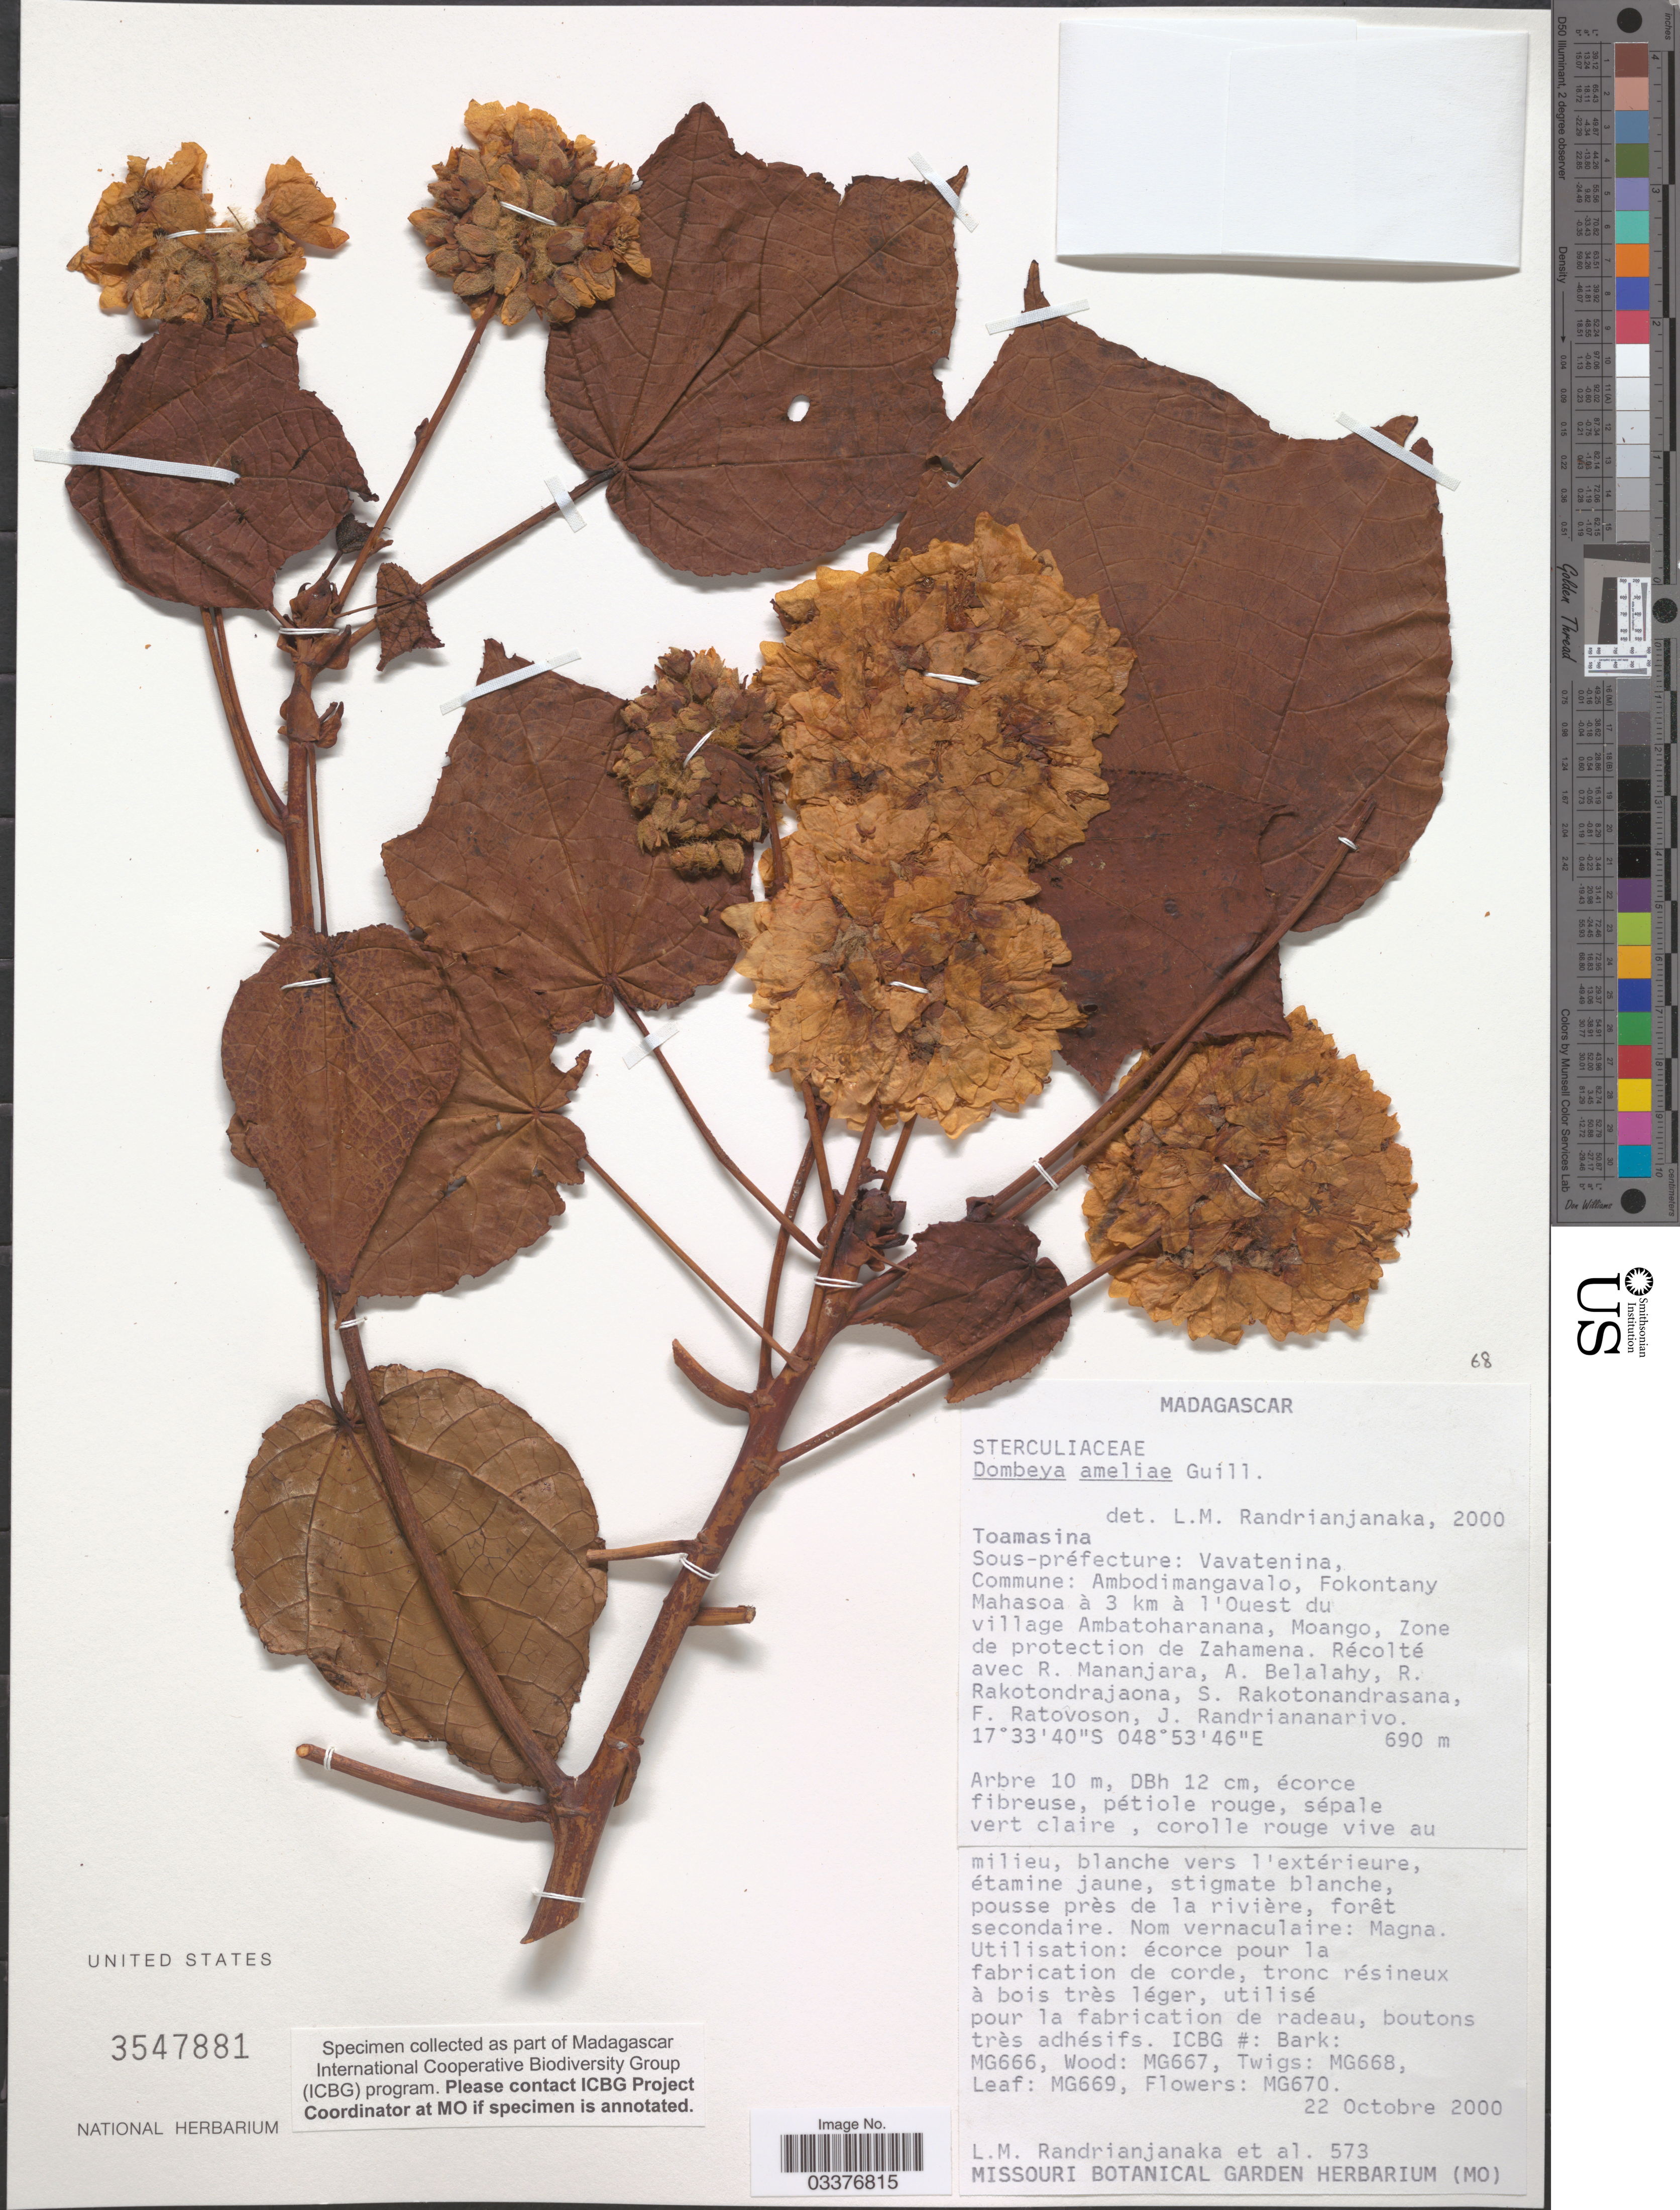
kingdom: Plantae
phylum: Tracheophyta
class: Magnoliopsida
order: Malvales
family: Malvaceae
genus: Dombeya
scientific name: Dombeya ameliae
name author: Guill.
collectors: L. Randrianjanaka, R. Mananjara, A. Belalahy, R. Rakotondrajaona & et al.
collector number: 573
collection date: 2000-10-22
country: Madagascar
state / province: Analanjirofo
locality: Sous-préfecture: Vavatenina, Commune: Ambodimangavalo, Fokontany Mahasoa à 3 km à l'Ouest du village Ambatoharanana, Moango, Zone de protection de Zahamena.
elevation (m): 690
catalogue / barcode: US 3547881